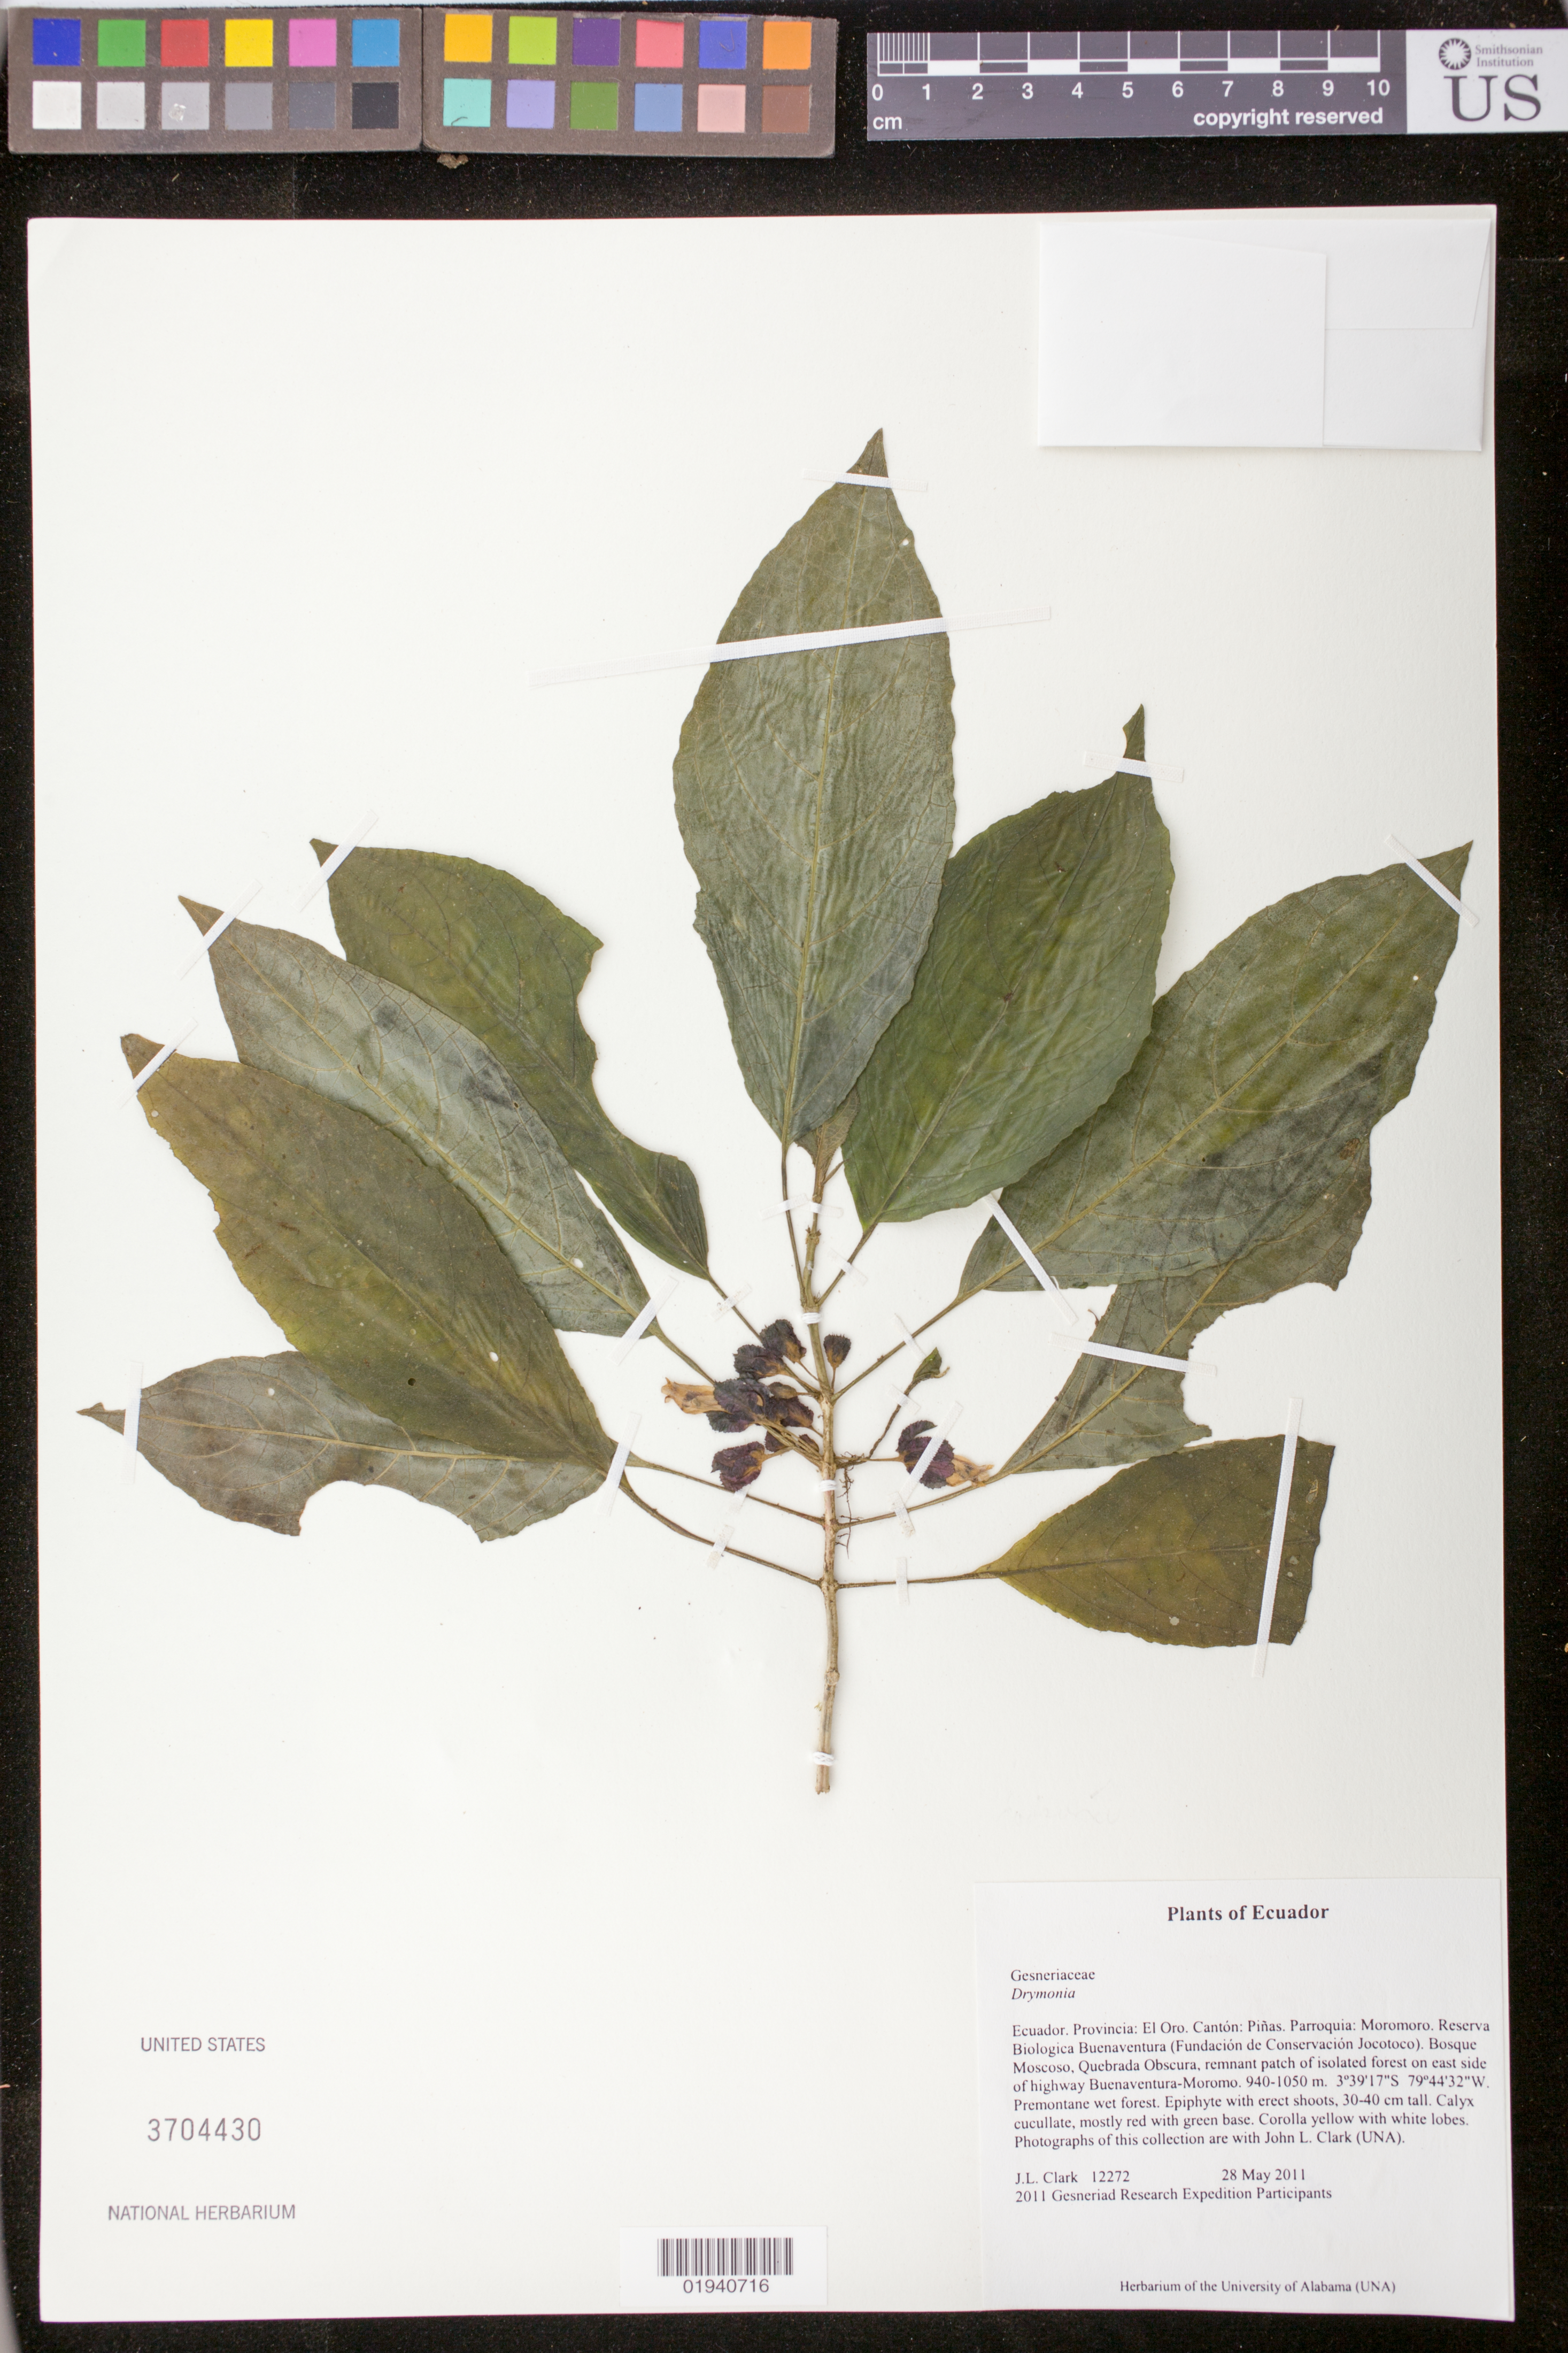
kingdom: Plantae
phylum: Tracheophyta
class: Magnoliopsida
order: Lamiales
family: Gesneriaceae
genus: Drymonia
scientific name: Drymonia sp.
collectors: J. L. Clark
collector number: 12272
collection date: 2011-05-28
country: Ecuador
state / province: El Oro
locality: Provincia: El Oro, Canton: Pinas, Parroquia, Moromoro, Reserva Biologica Buenaventura (Fundacion de Conservacion Jocotoco), Bosque Moscoso, Quebrada Obscura, remnant patch of isolated forest on east side of highway Buenaventura-Moromo.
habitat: Premontane wet forest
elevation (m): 940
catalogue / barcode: US 3704430